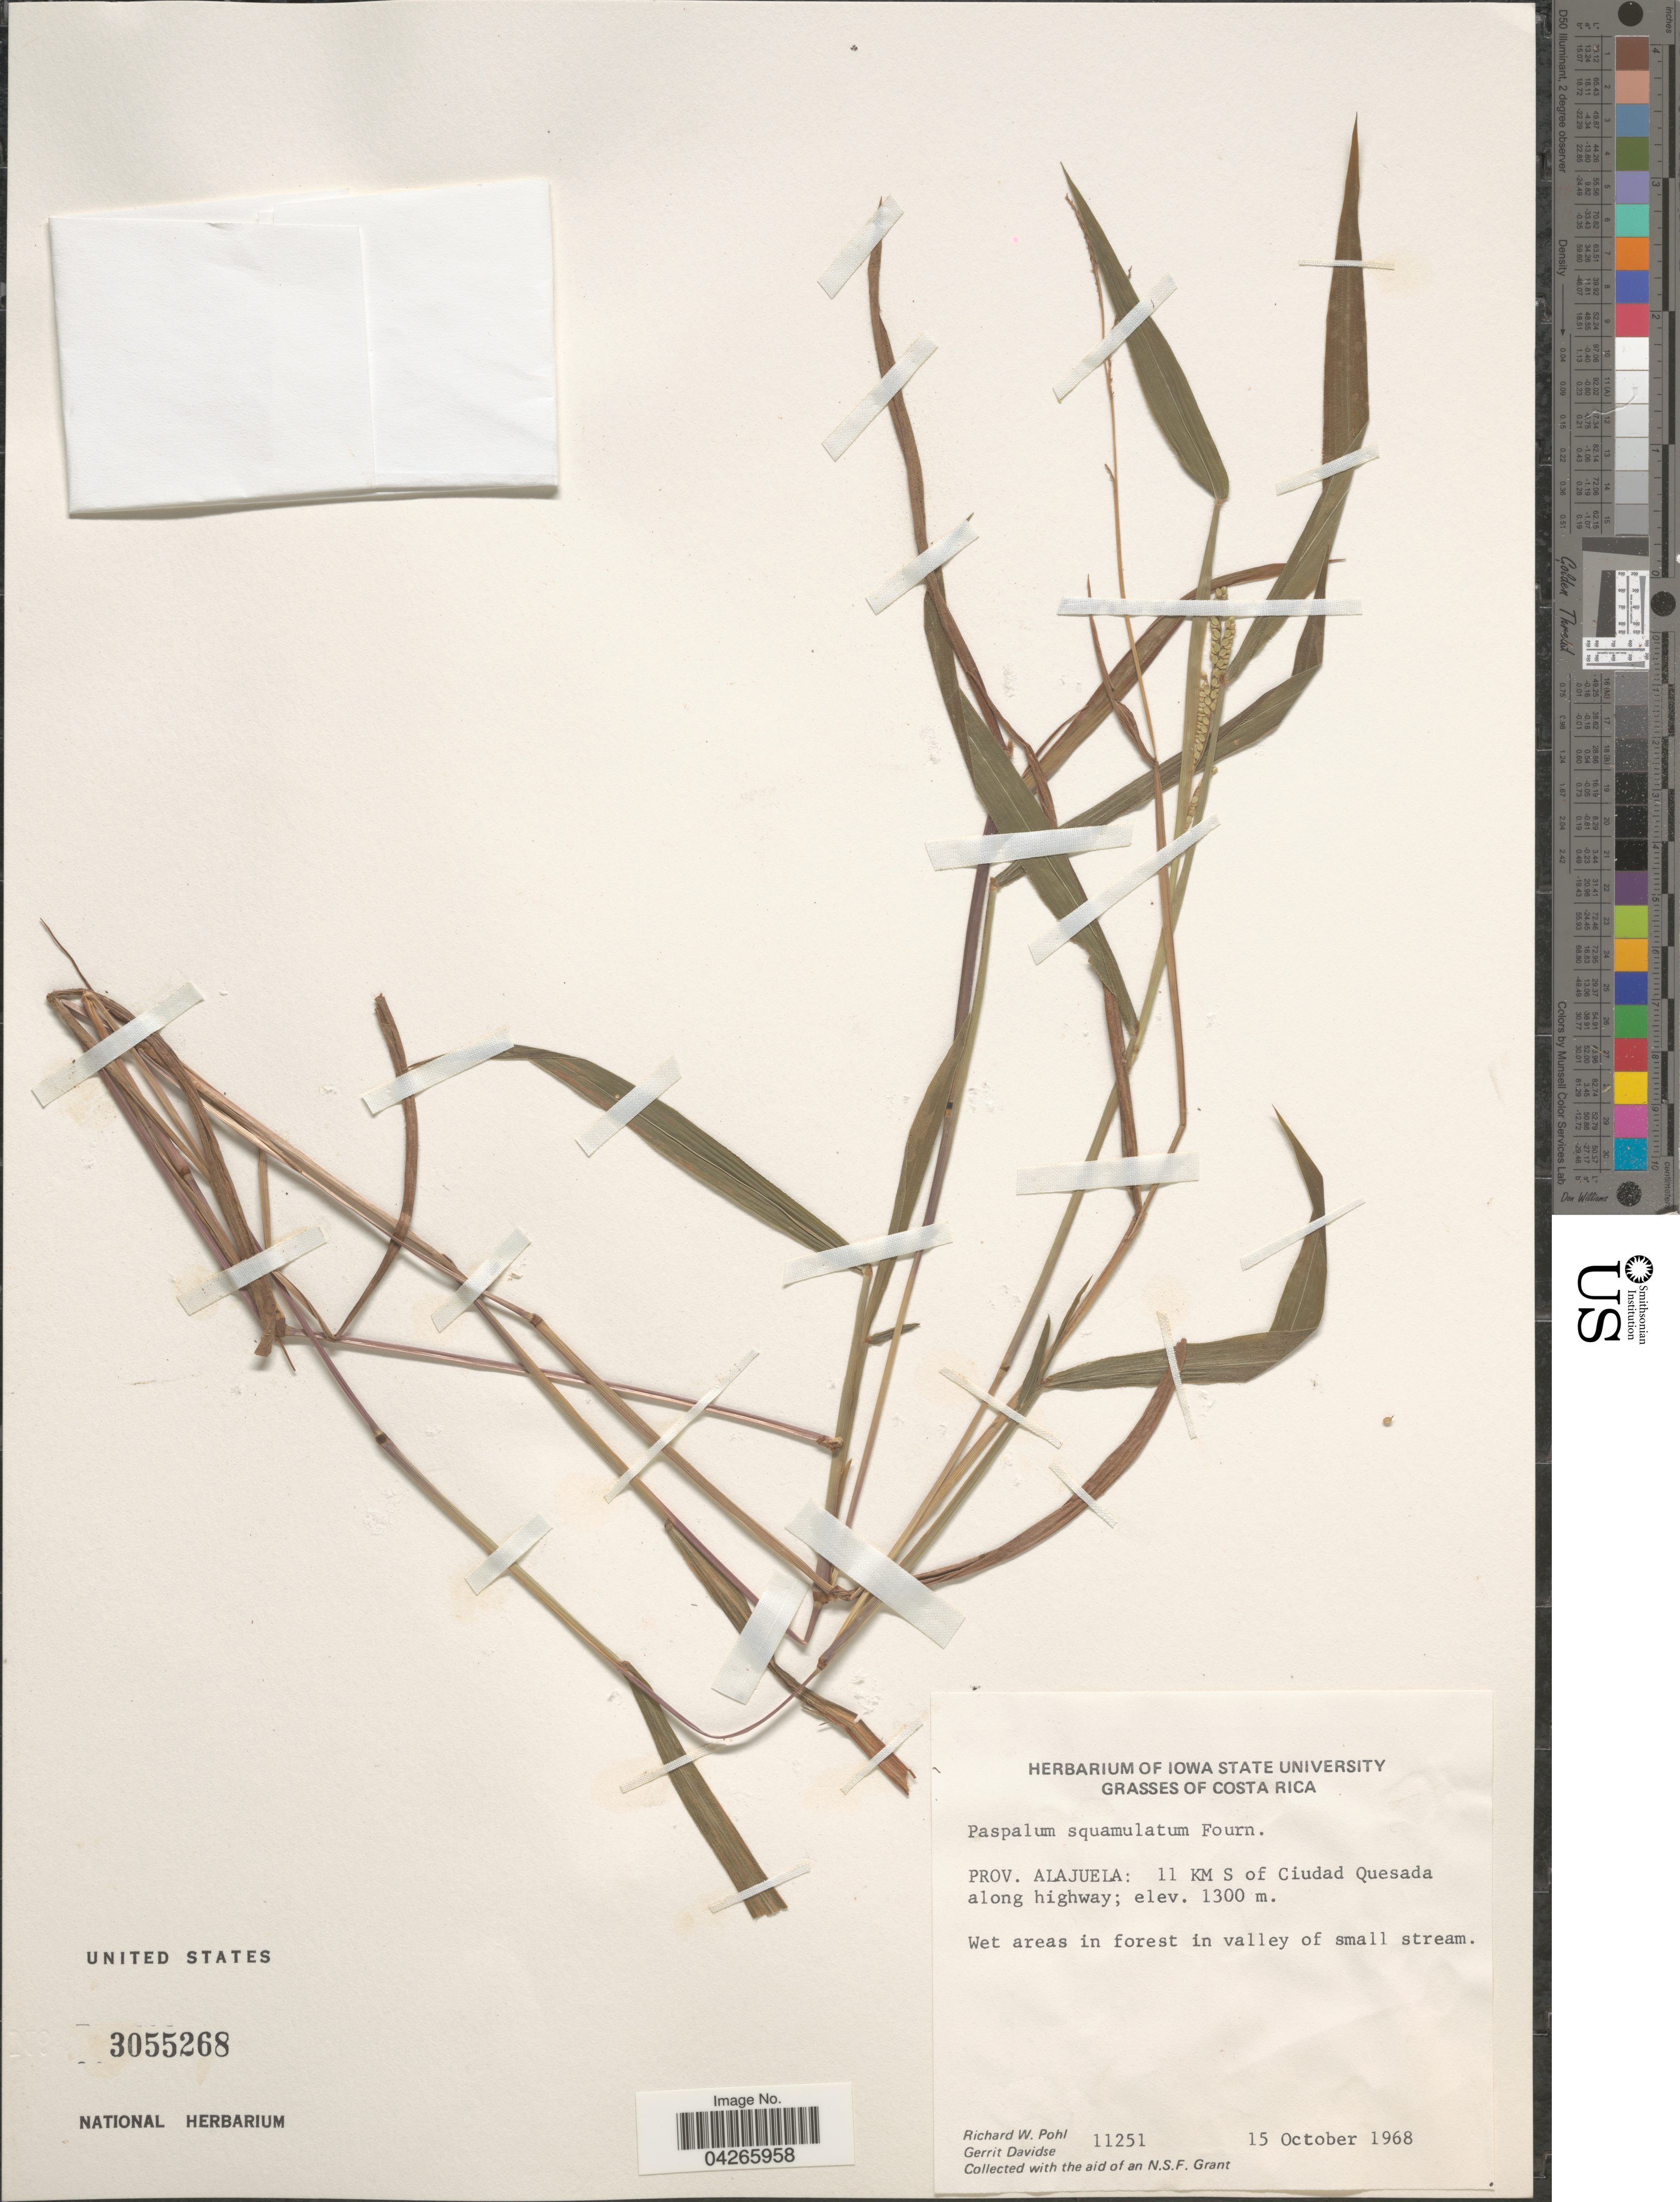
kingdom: Plantae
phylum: Tracheophyta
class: Liliopsida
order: Poales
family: Poaceae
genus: Paspalum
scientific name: Paspalum squamulatum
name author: E. Fourn.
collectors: R. W. Pohl & G. Davidse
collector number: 11251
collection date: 1968-10-15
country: Costa Rica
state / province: Alajuela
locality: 11 KM S of Ciudad Quesada along highway.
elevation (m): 1300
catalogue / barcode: US 3055268